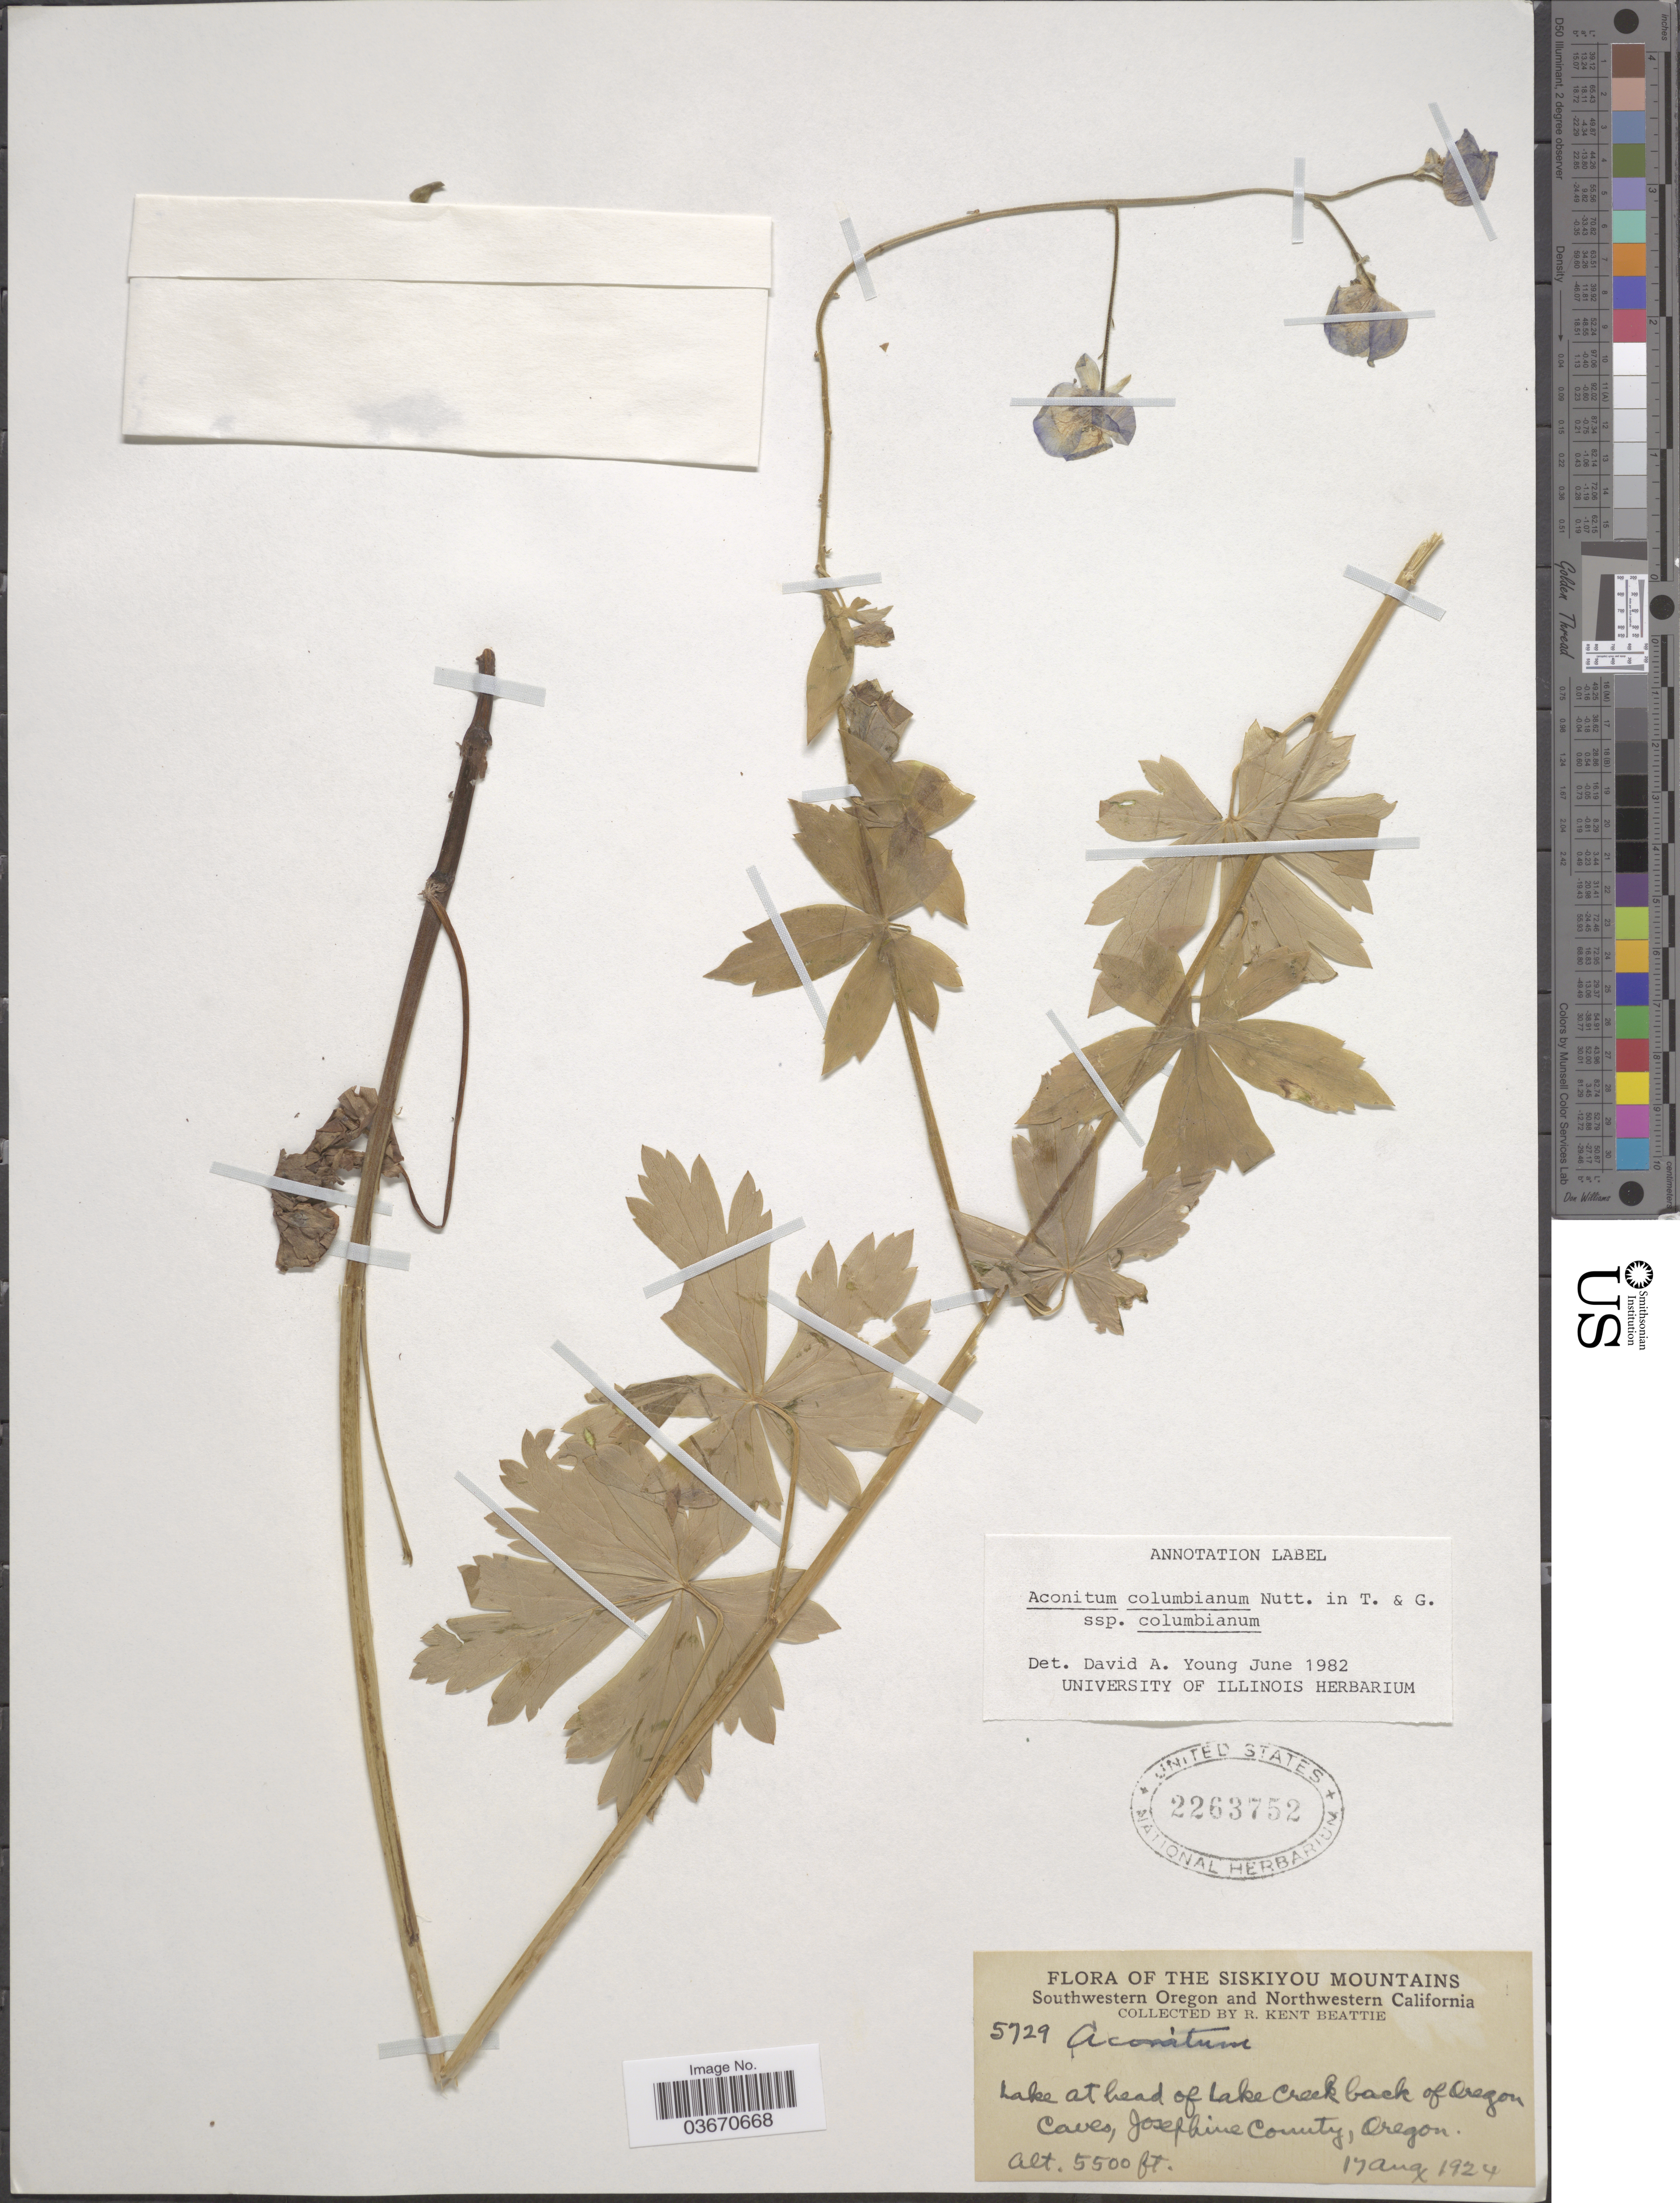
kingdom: Plantae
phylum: Tracheophyta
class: Magnoliopsida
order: Ranunculales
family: Ranunculaceae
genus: Aconitum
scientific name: Aconitum columbianum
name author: Nutt.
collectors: R. K. Beattie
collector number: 5729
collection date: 1924-08-17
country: United States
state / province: Oregon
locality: The Siskiyou Mountains. Southwestern Oregon. Lake at head of Lake Creek back of Oregon Caves, Josephine County.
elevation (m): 1676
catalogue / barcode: US 2263752